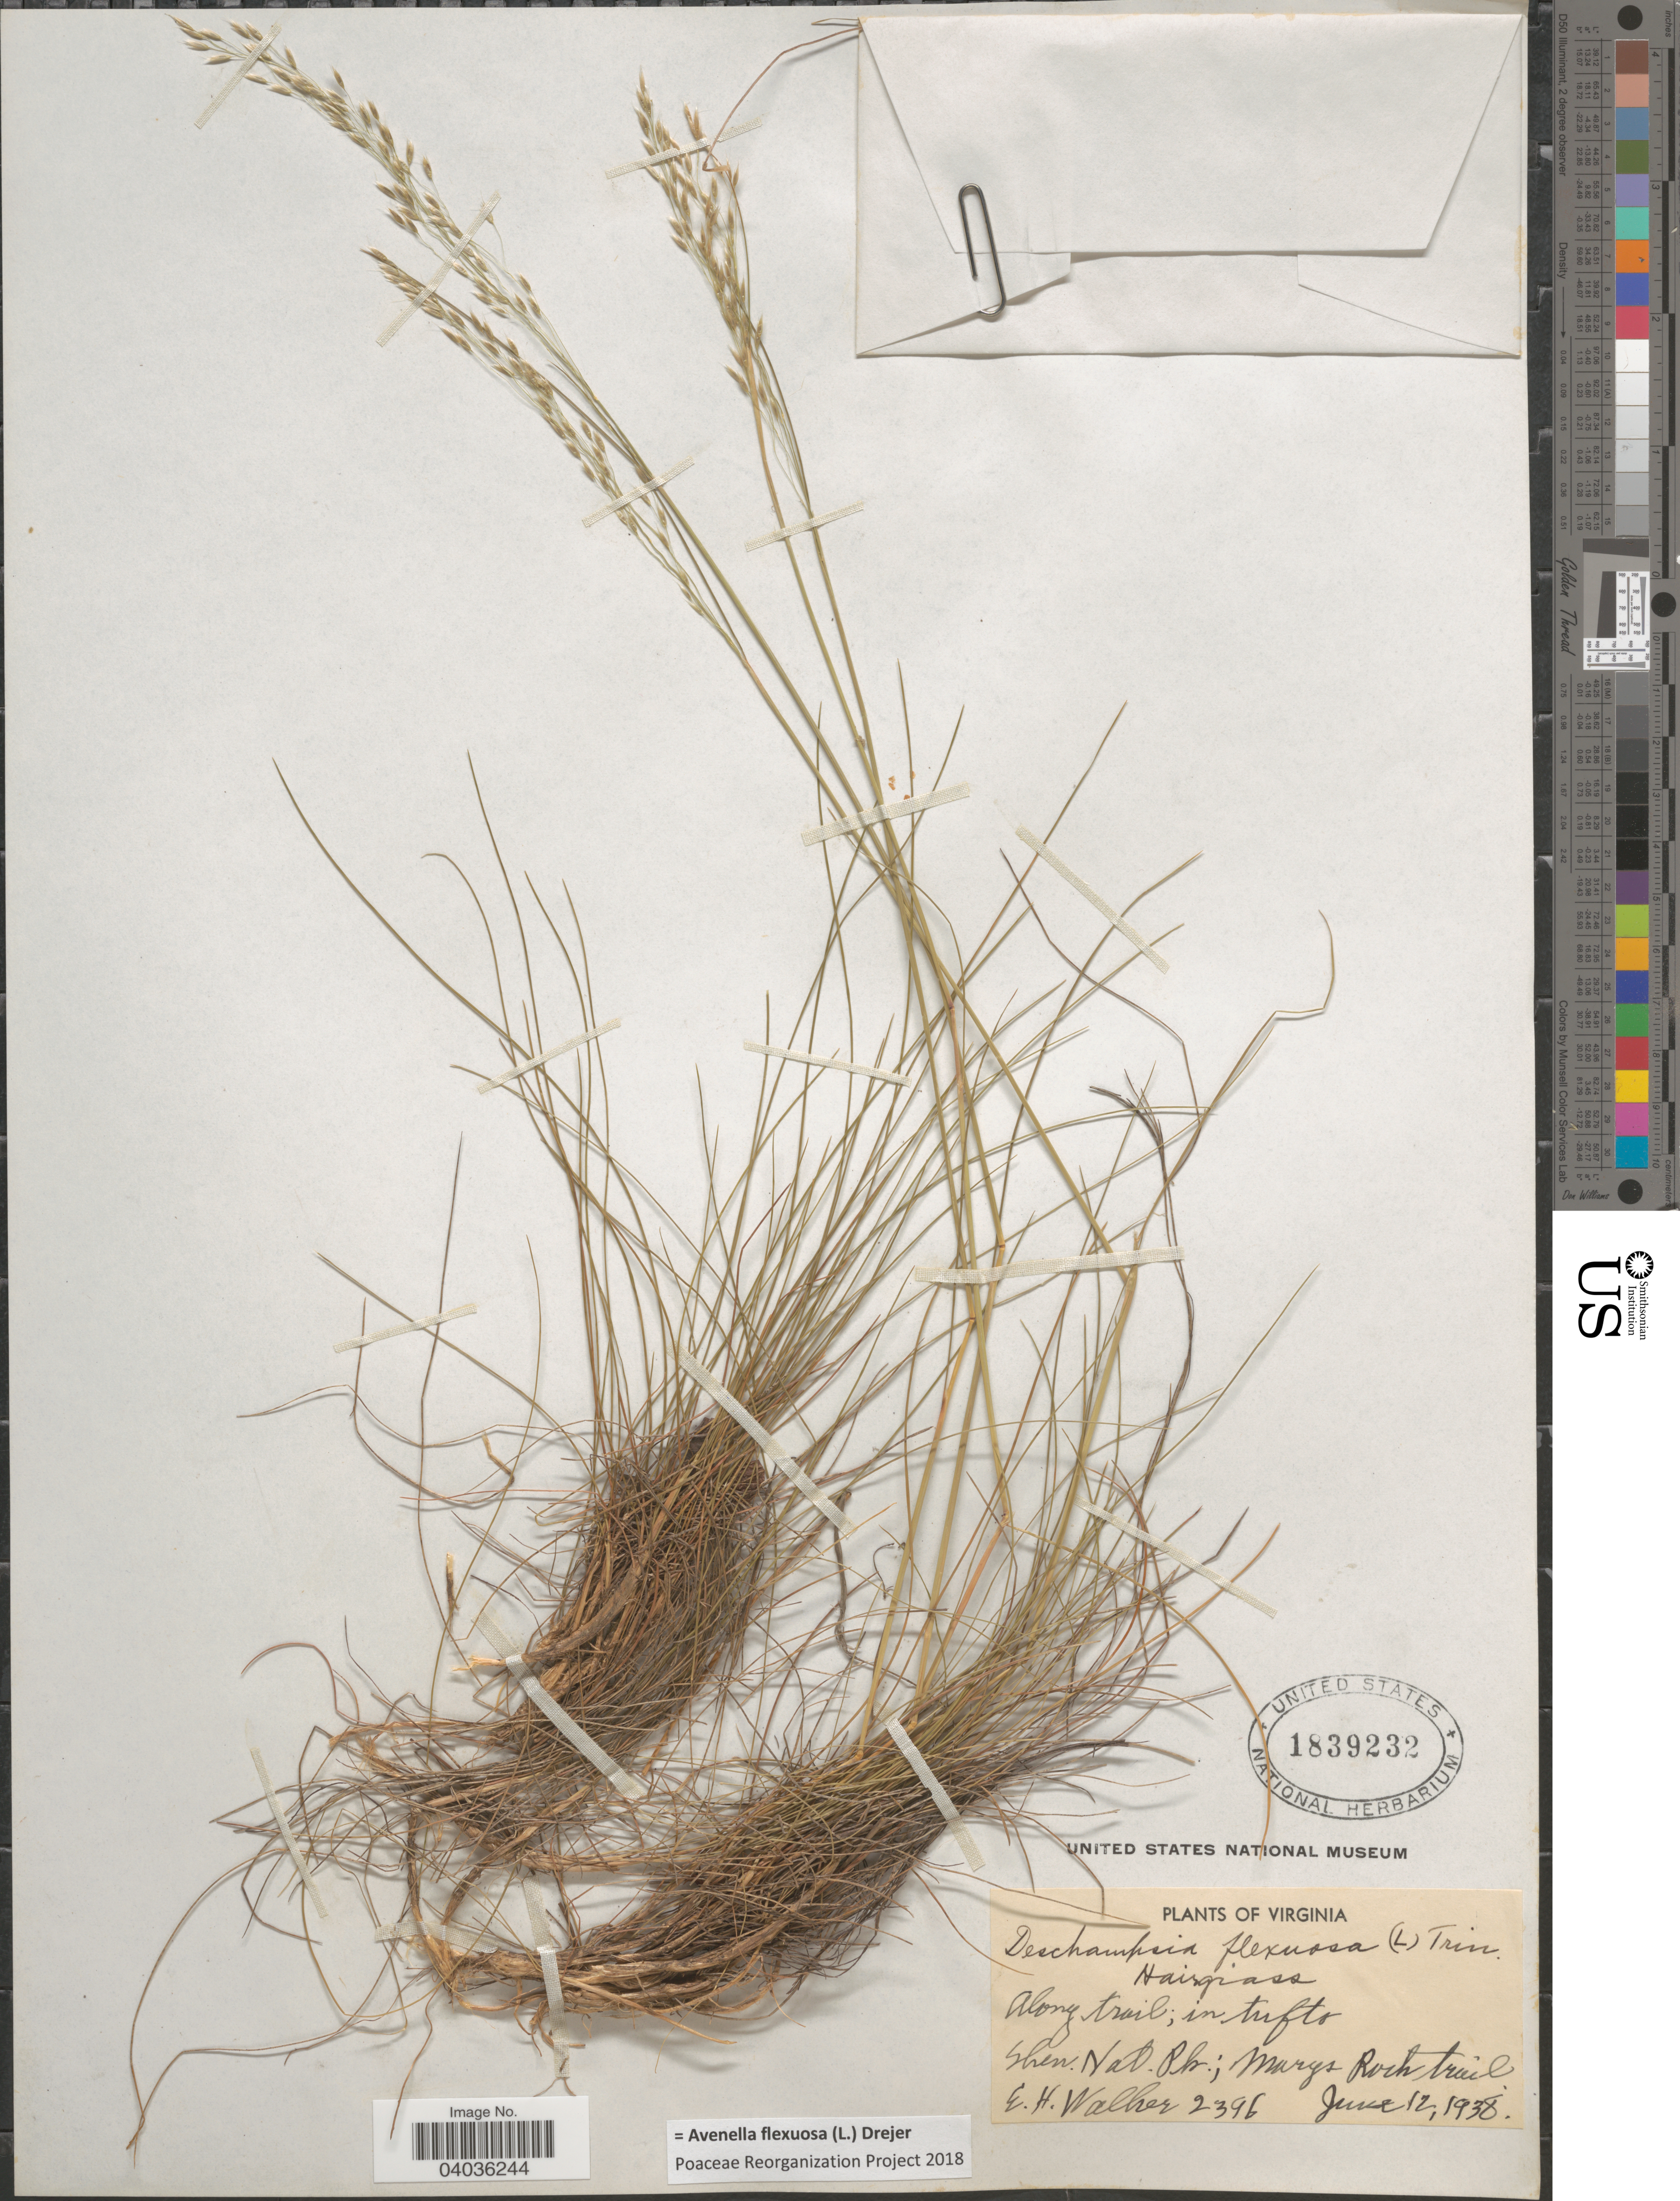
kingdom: Plantae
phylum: Tracheophyta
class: Liliopsida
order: Poales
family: Poaceae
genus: Avenella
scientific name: Avenella flexuosa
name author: (L.) Drejer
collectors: E. H. Walker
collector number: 2396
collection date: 1938-06-12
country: United States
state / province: Virginia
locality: Shen. Nat. Pk.; Marys Rock trail.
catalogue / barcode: US 1839232